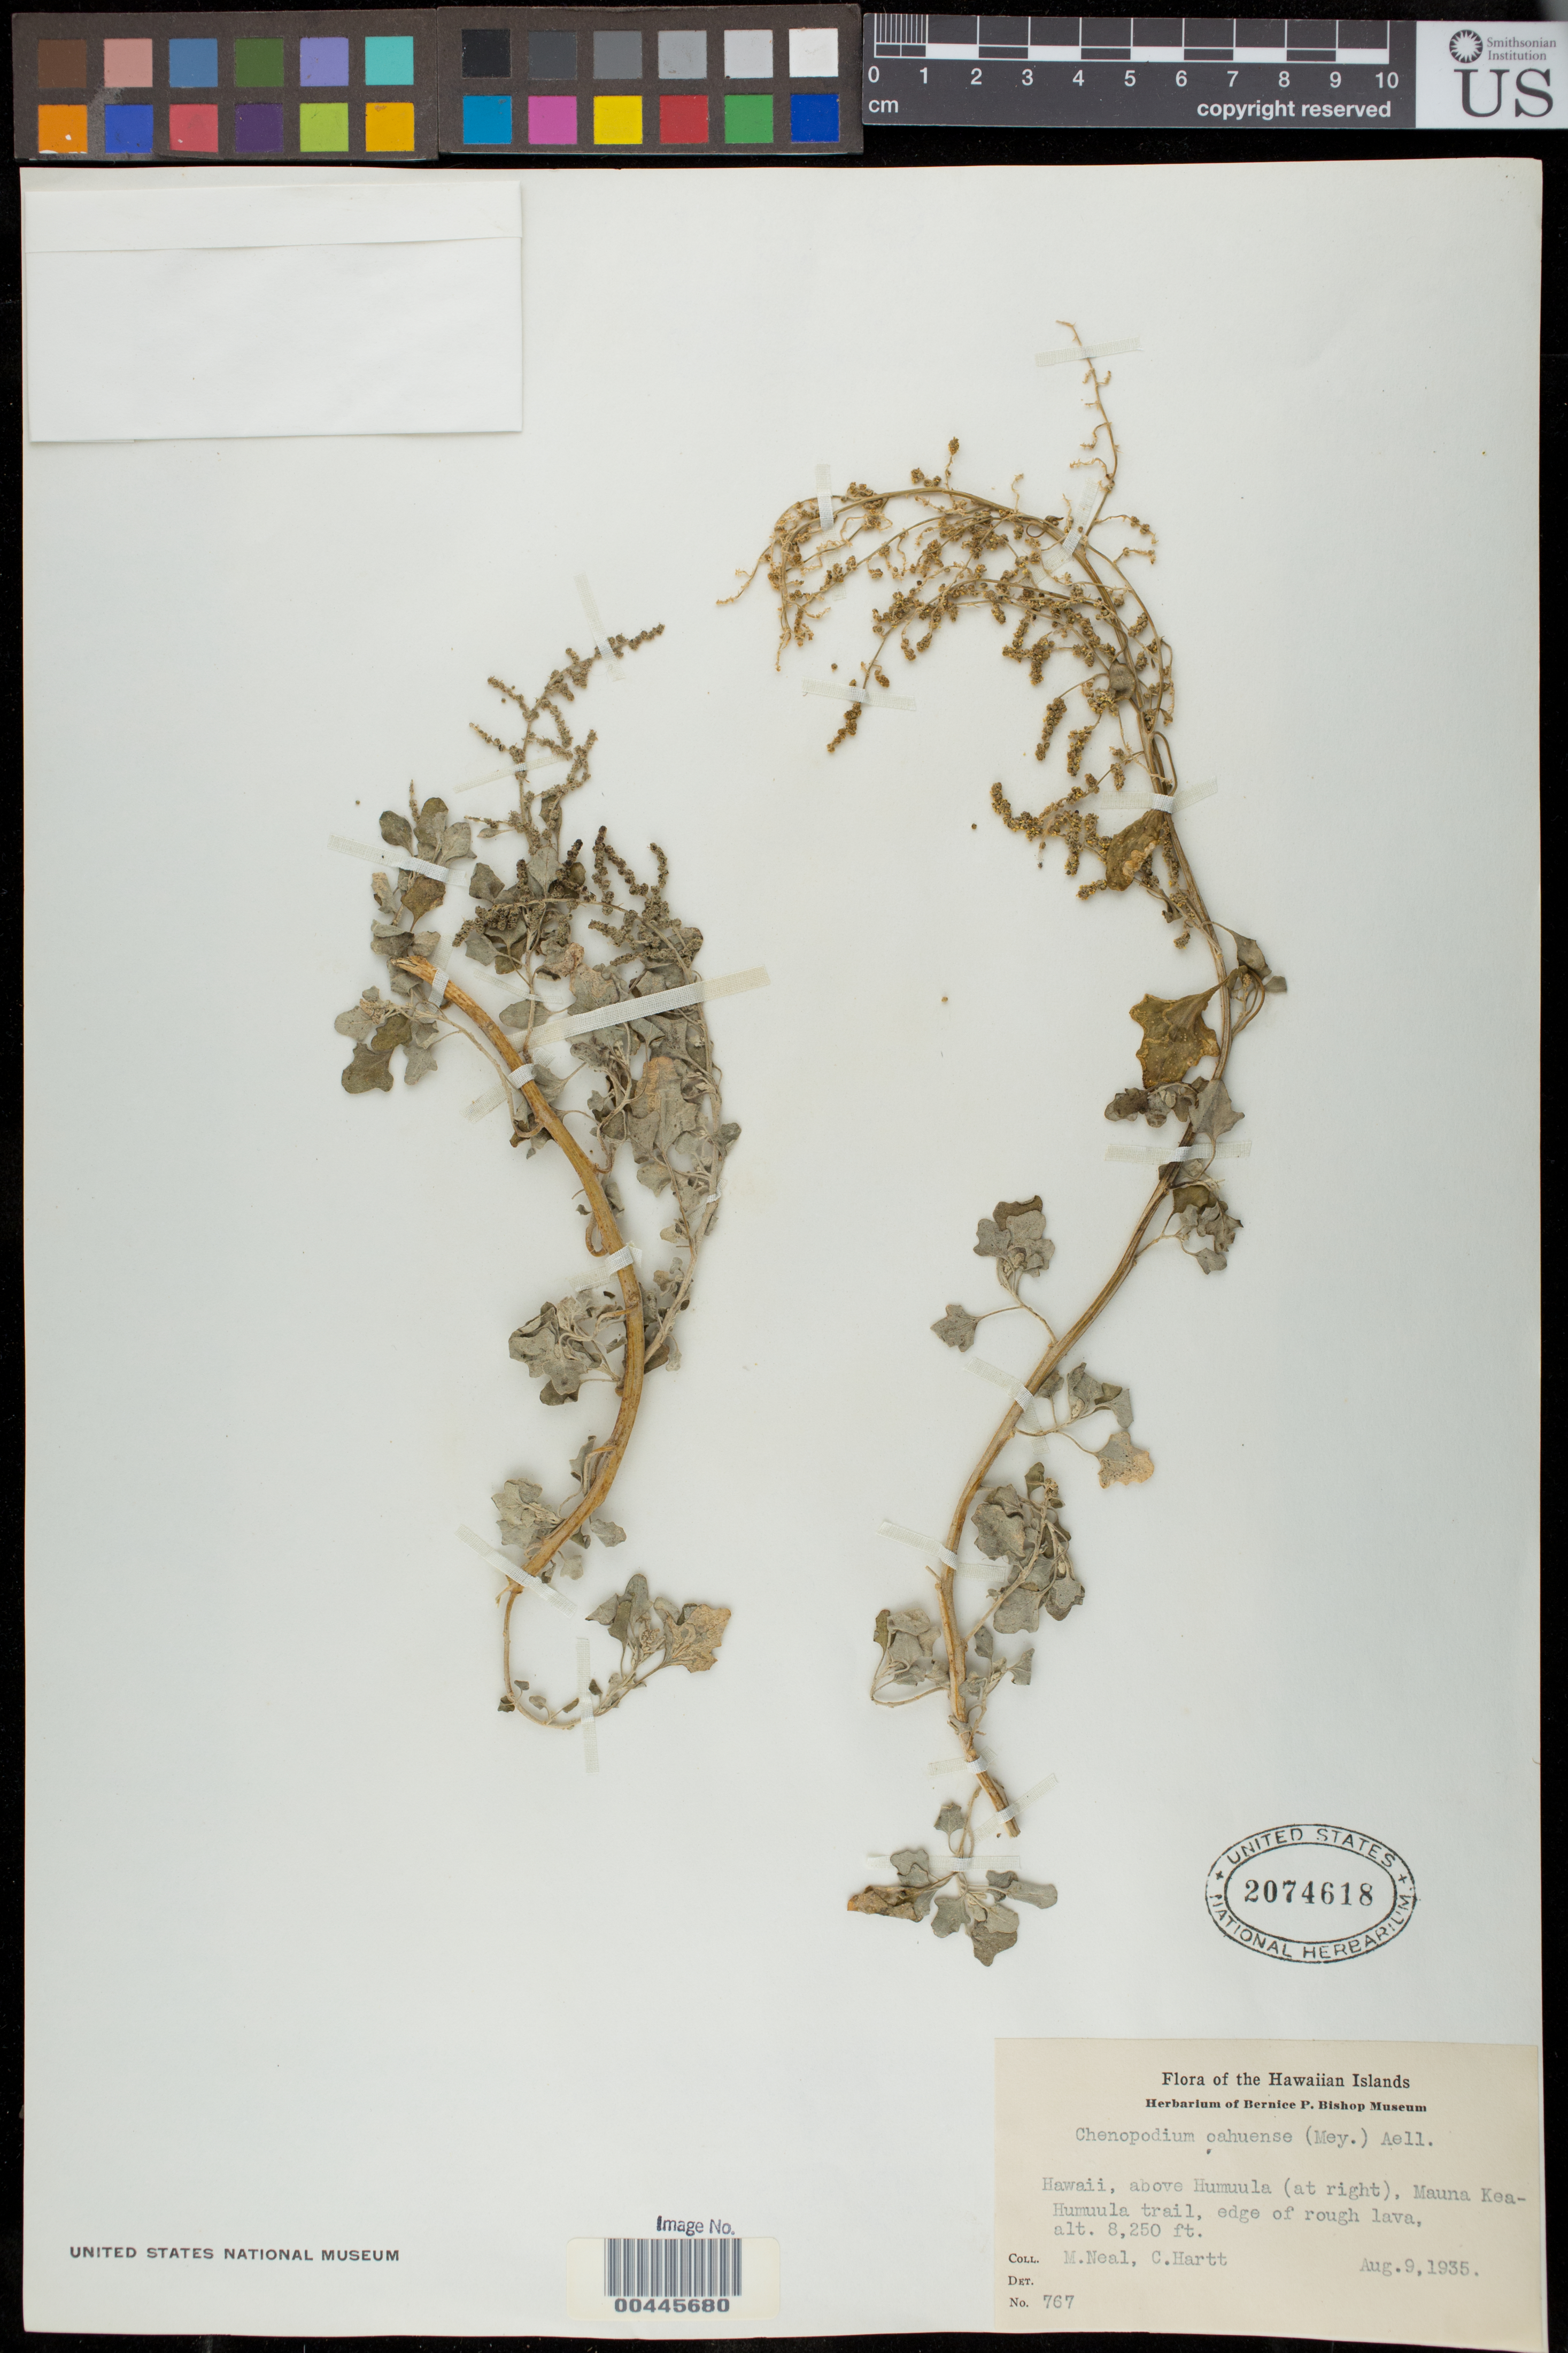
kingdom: Plantae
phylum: Tracheophyta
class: Magnoliopsida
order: Caryophyllales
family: Amaranthaceae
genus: Chenopodium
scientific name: Chenopodium oahuense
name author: (Meyen) Aellen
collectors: W. Ning & C. Hartt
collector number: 767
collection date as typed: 9 Aug 1935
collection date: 1935-08-09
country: United States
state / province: Hawaii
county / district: Hawaii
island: Hawaii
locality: Above Humuula (at right), Mauna Kea-Humuula trail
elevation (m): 2515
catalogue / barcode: US 2074618